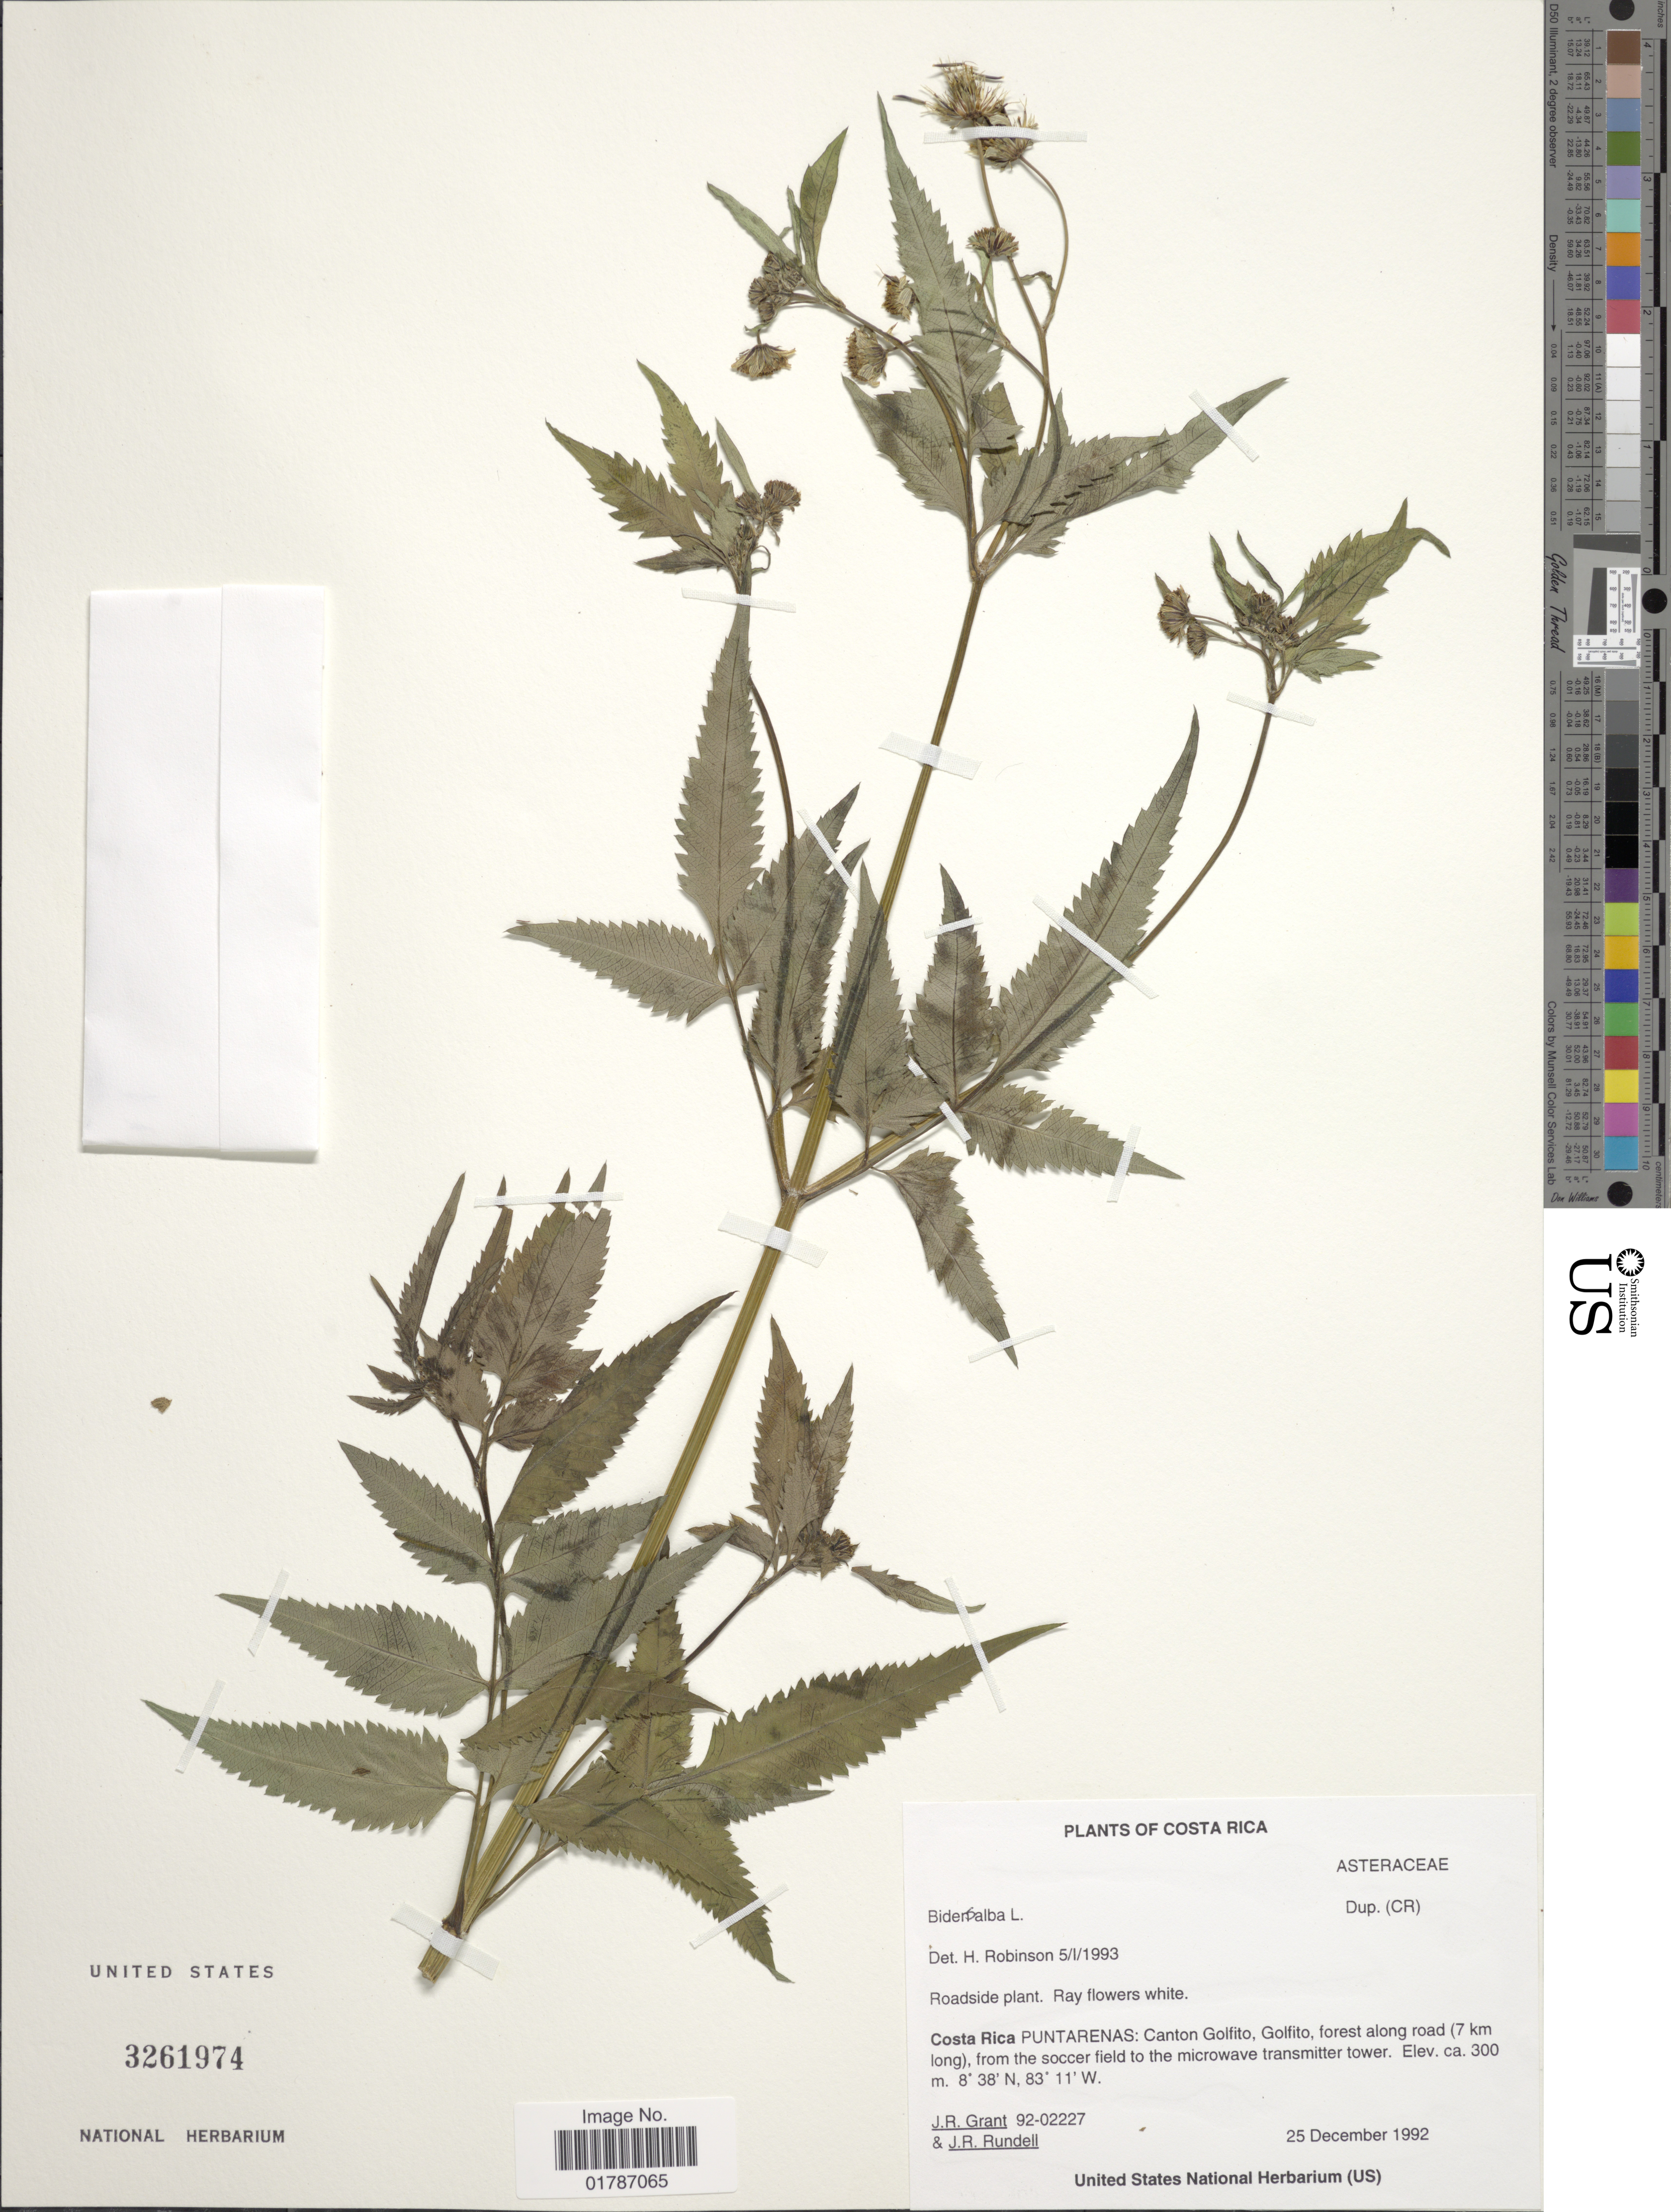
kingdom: Plantae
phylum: Tracheophyta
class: Magnoliopsida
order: Asterales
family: Asteraceae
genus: Bidens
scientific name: Bidens alba var. radiata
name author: (Sch. Bip.) R.E. Ballard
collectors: J. Grant & J. R. Rundell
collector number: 92-02227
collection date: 1992-12-25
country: Costa Rica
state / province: Puntarenas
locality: Puntarenas: Canton Golfito, forest along road (7 km long), from the soccer field to the microwave transmitter tower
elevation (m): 300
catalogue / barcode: US 3261974